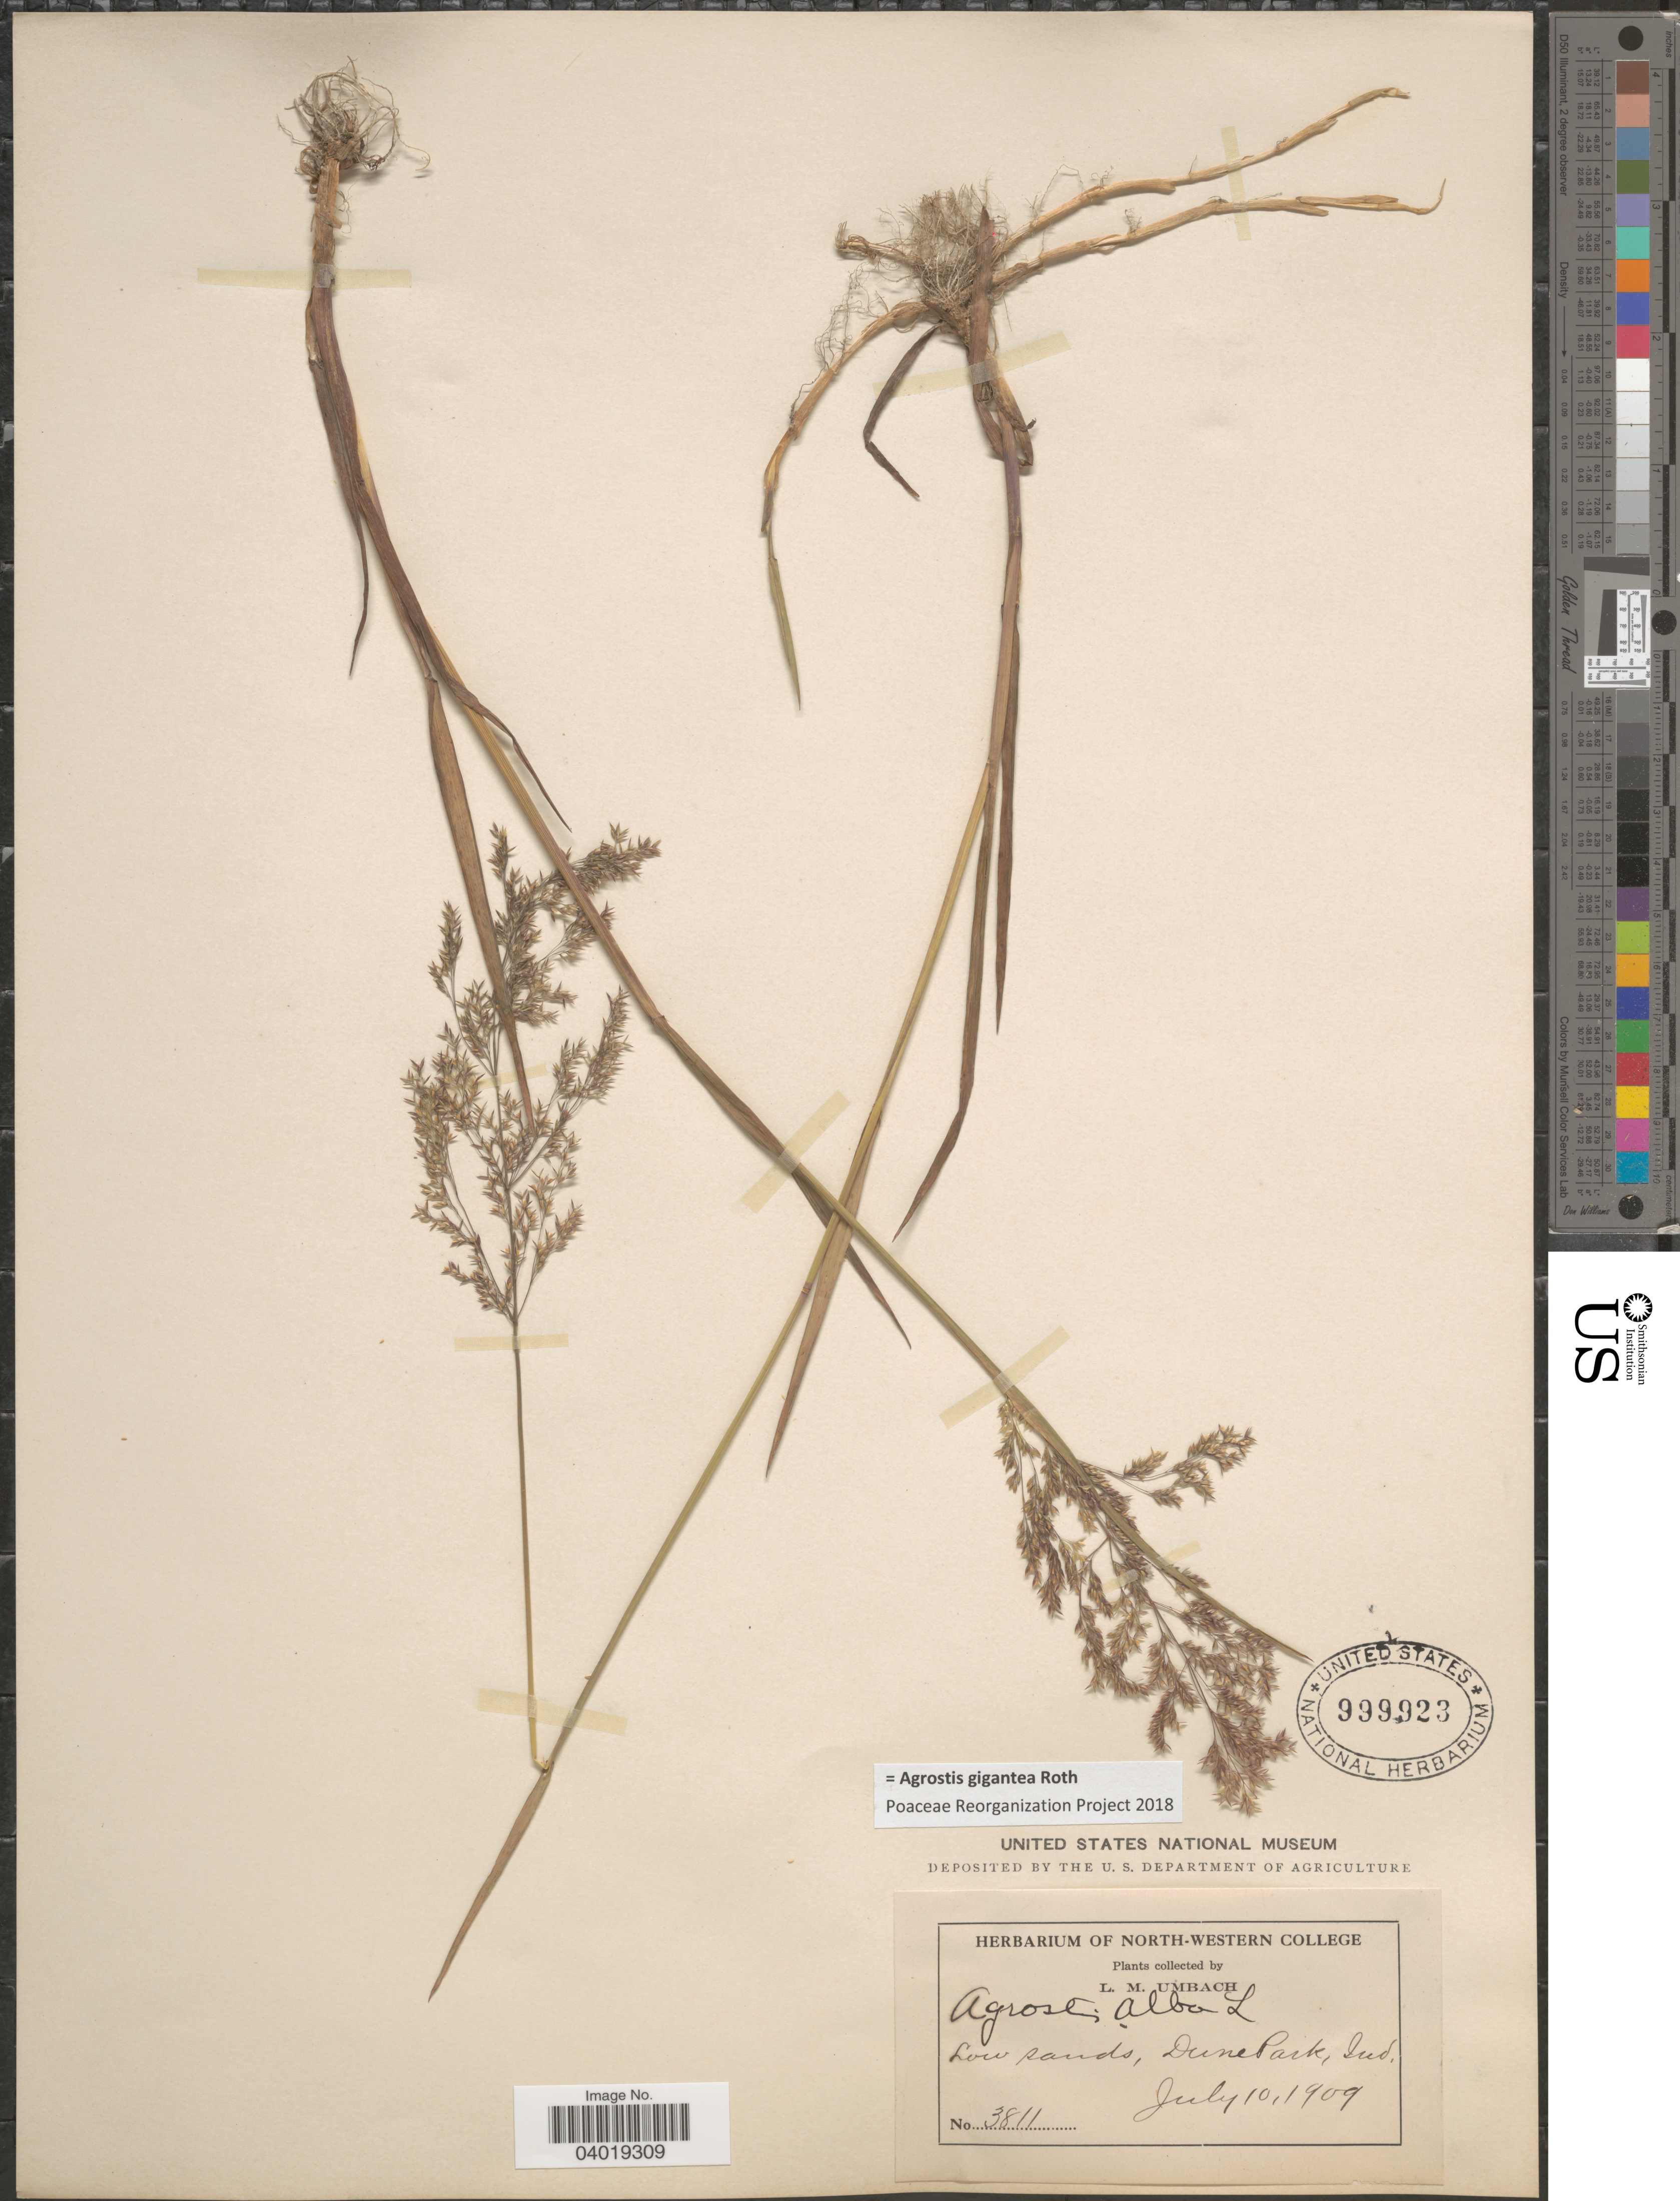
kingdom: Plantae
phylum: Tracheophyta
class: Liliopsida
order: Poales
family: Poaceae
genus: Agrostis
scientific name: Agrostis gigantea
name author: Roth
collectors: L. M. Umbach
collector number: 3811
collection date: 1909-07-10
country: United States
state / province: Indiana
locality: Dune Park.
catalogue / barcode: US 999923